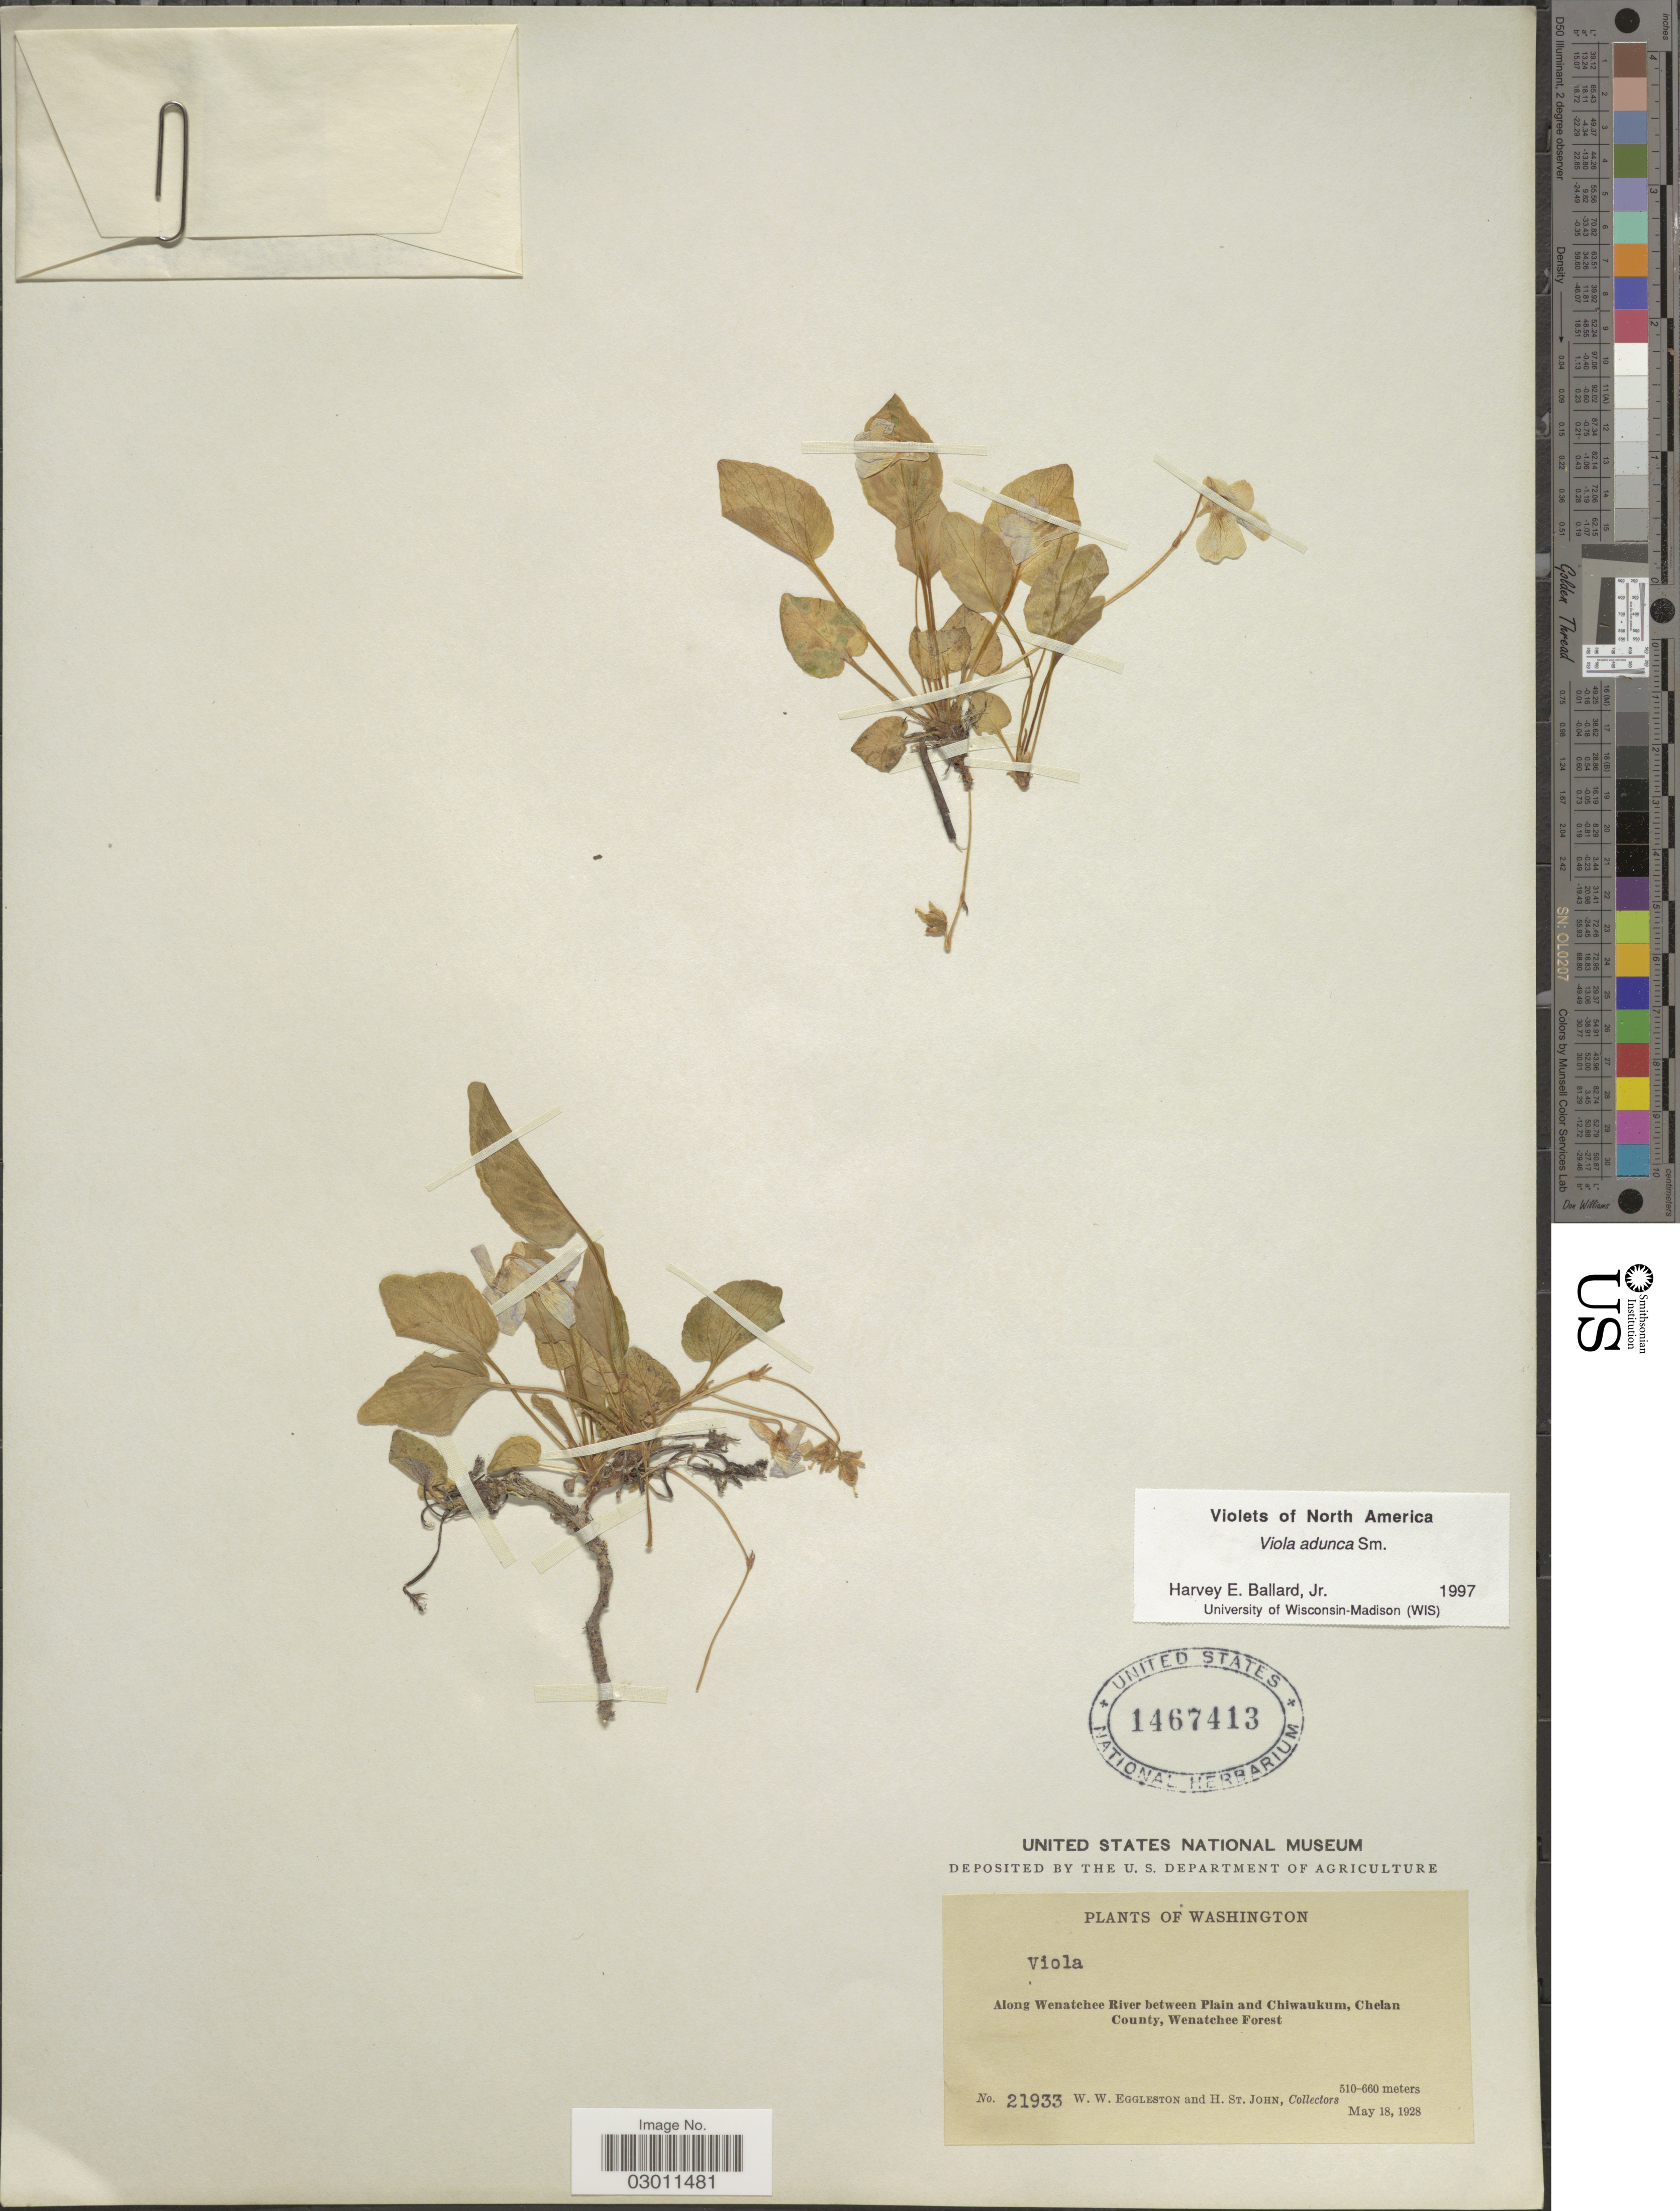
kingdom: Plantae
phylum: Tracheophyta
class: Magnoliopsida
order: Malpighiales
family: Violaceae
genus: Viola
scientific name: Viola adunca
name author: Sm.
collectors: W. W. Eggleston & H. St. John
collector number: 21933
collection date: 1928-05-18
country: United States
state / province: Washington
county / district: Chelan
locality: Along Wenatchee River between Plain and Chiwaukum, Chelan County, Wenatchee Forest.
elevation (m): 510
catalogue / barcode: US 1467413